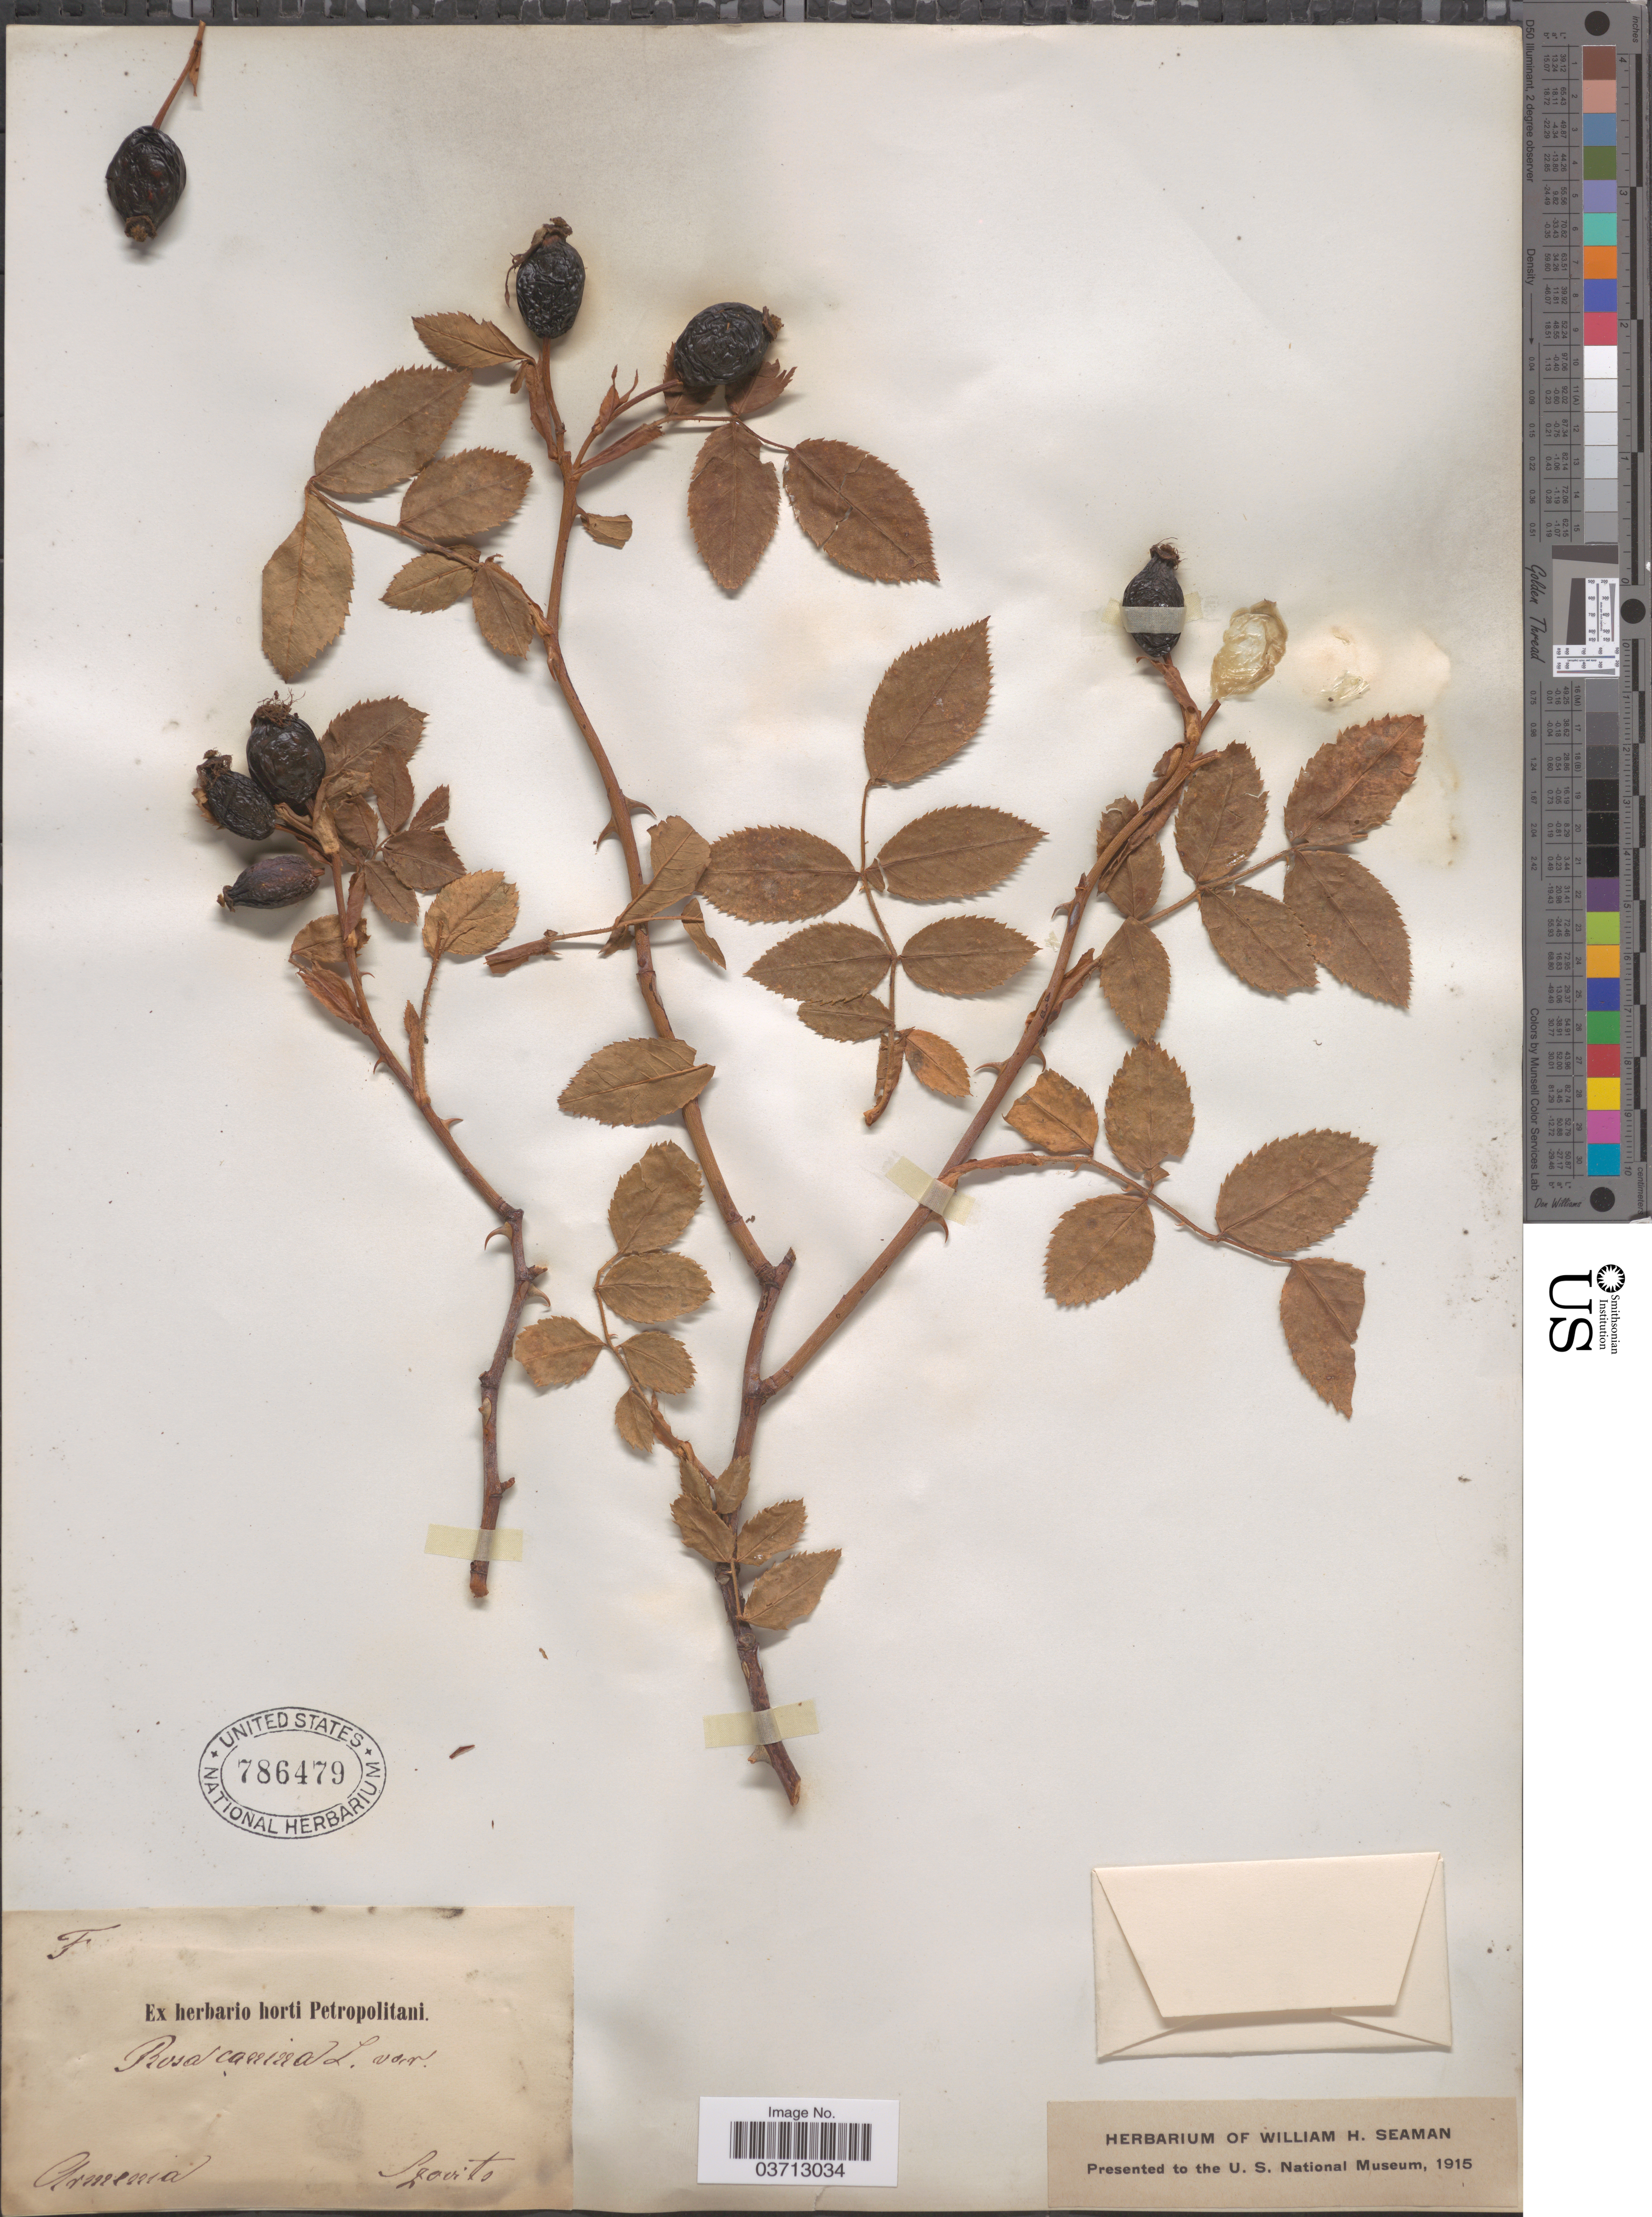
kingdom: Plantae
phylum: Tracheophyta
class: Magnoliopsida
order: Rosales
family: Rosaceae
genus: Rosa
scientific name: Rosa canina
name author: L.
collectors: Szovits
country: Armenia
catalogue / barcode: US 786479